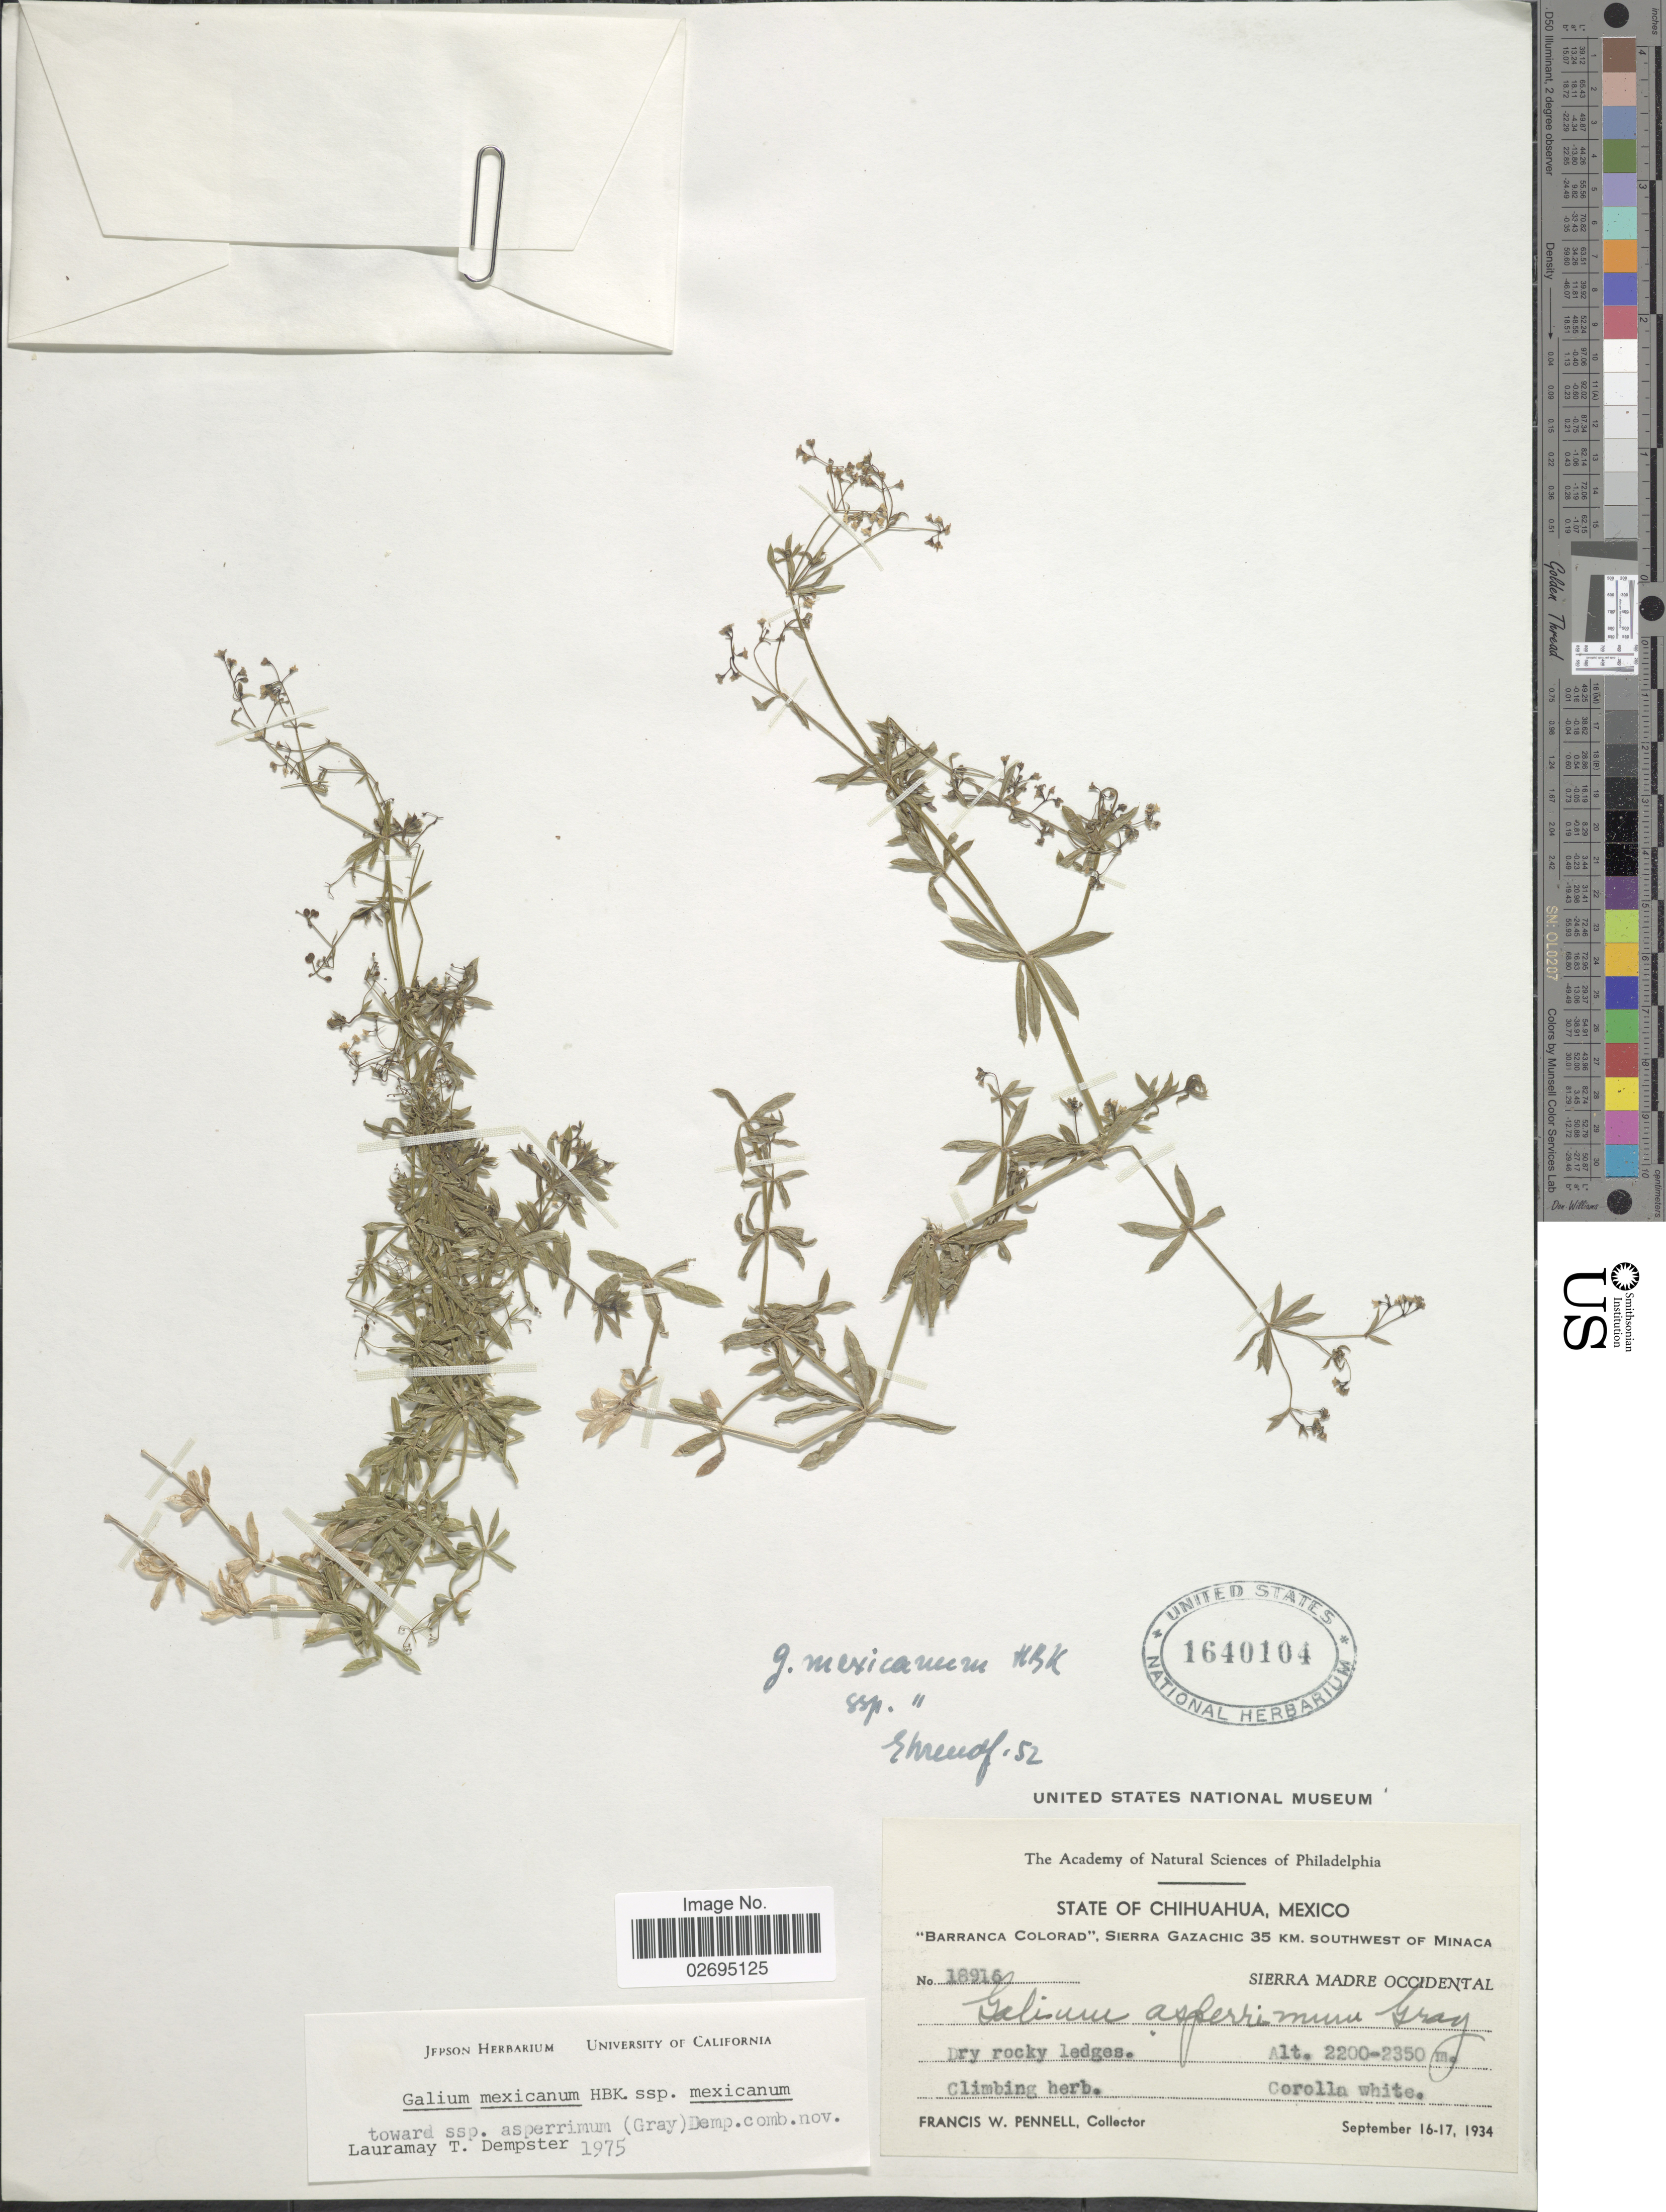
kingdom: Plantae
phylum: Tracheophyta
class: Magnoliopsida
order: Gentianales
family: Rubiaceae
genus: Galium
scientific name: Galium mexicanum subsp. mexicanum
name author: Kunth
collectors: F. W. Pennell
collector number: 18913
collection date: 1934-09-16/1934-09-17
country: Mexico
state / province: Chihuahua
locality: Barranca Colorad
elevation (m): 2200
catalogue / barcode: US 1640104